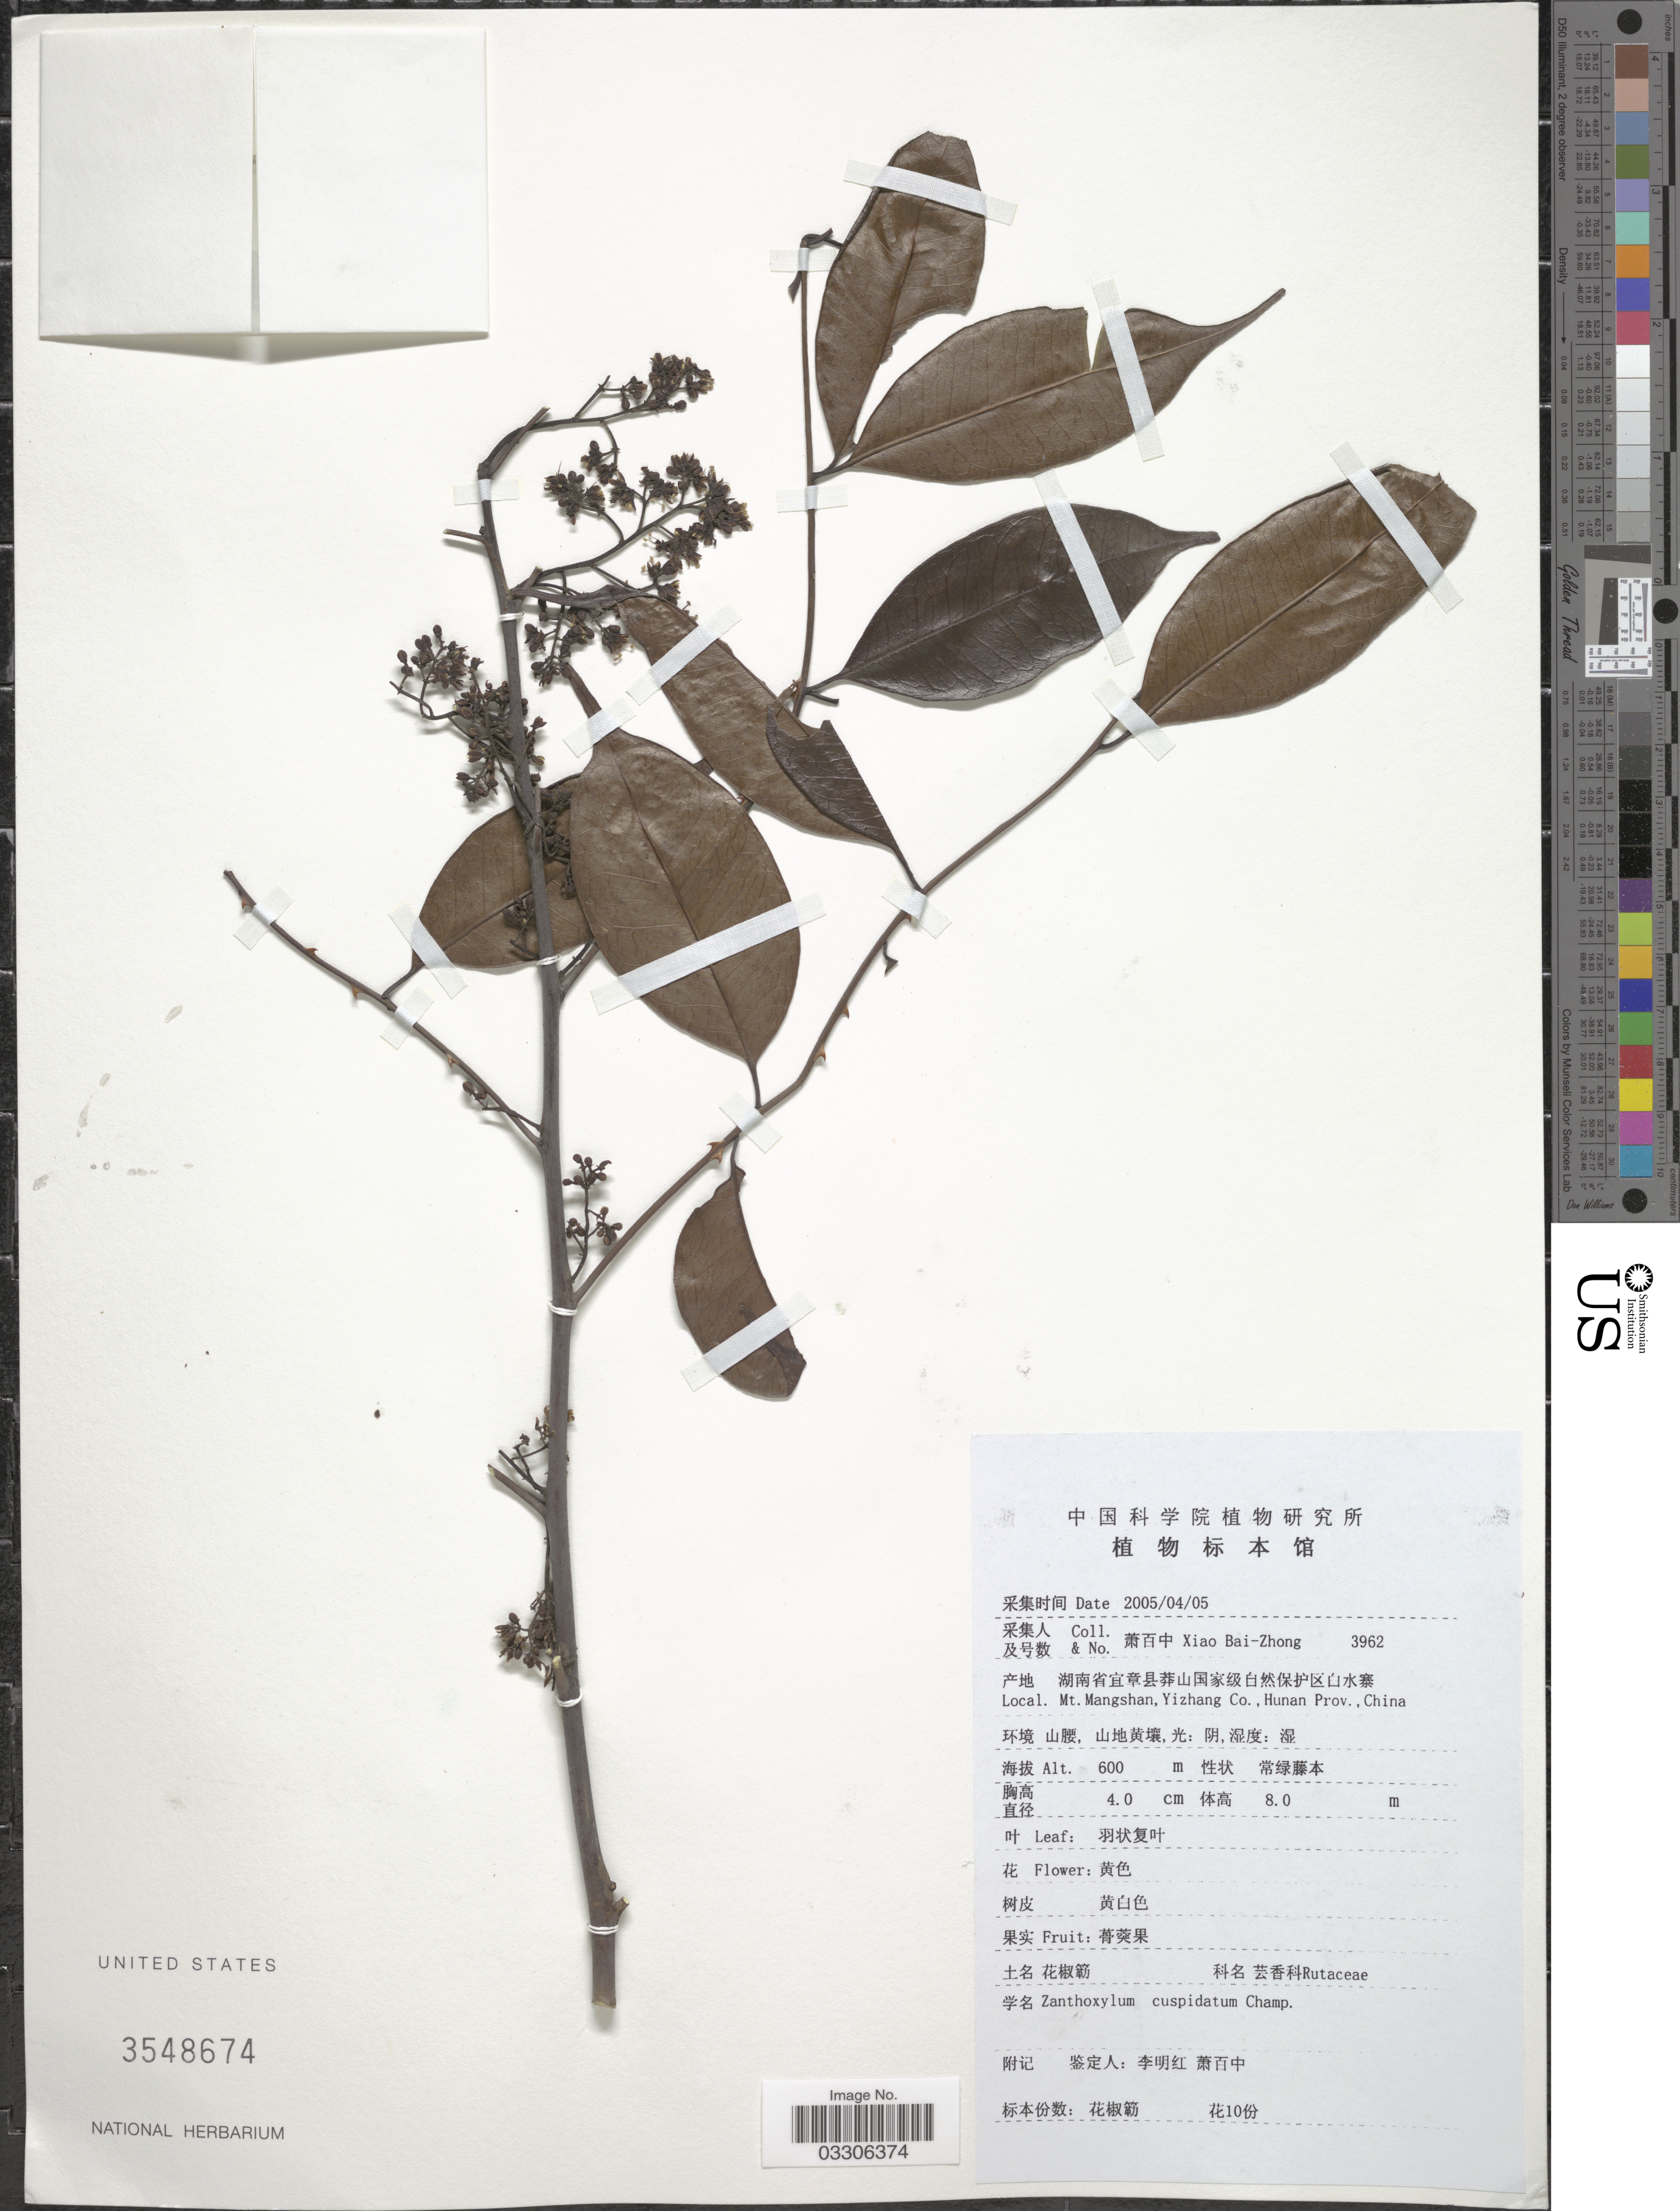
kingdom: Plantae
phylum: Tracheophyta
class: Magnoliopsida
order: Sapindales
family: Rutaceae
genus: Zanthoxylum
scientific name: Zanthoxylum scandens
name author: Blume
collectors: B. Z. Xiao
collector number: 3962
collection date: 2005-04-05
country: China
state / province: Hunan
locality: Mt. Mangshan, Yizhang Co.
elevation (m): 600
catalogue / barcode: US 3548674